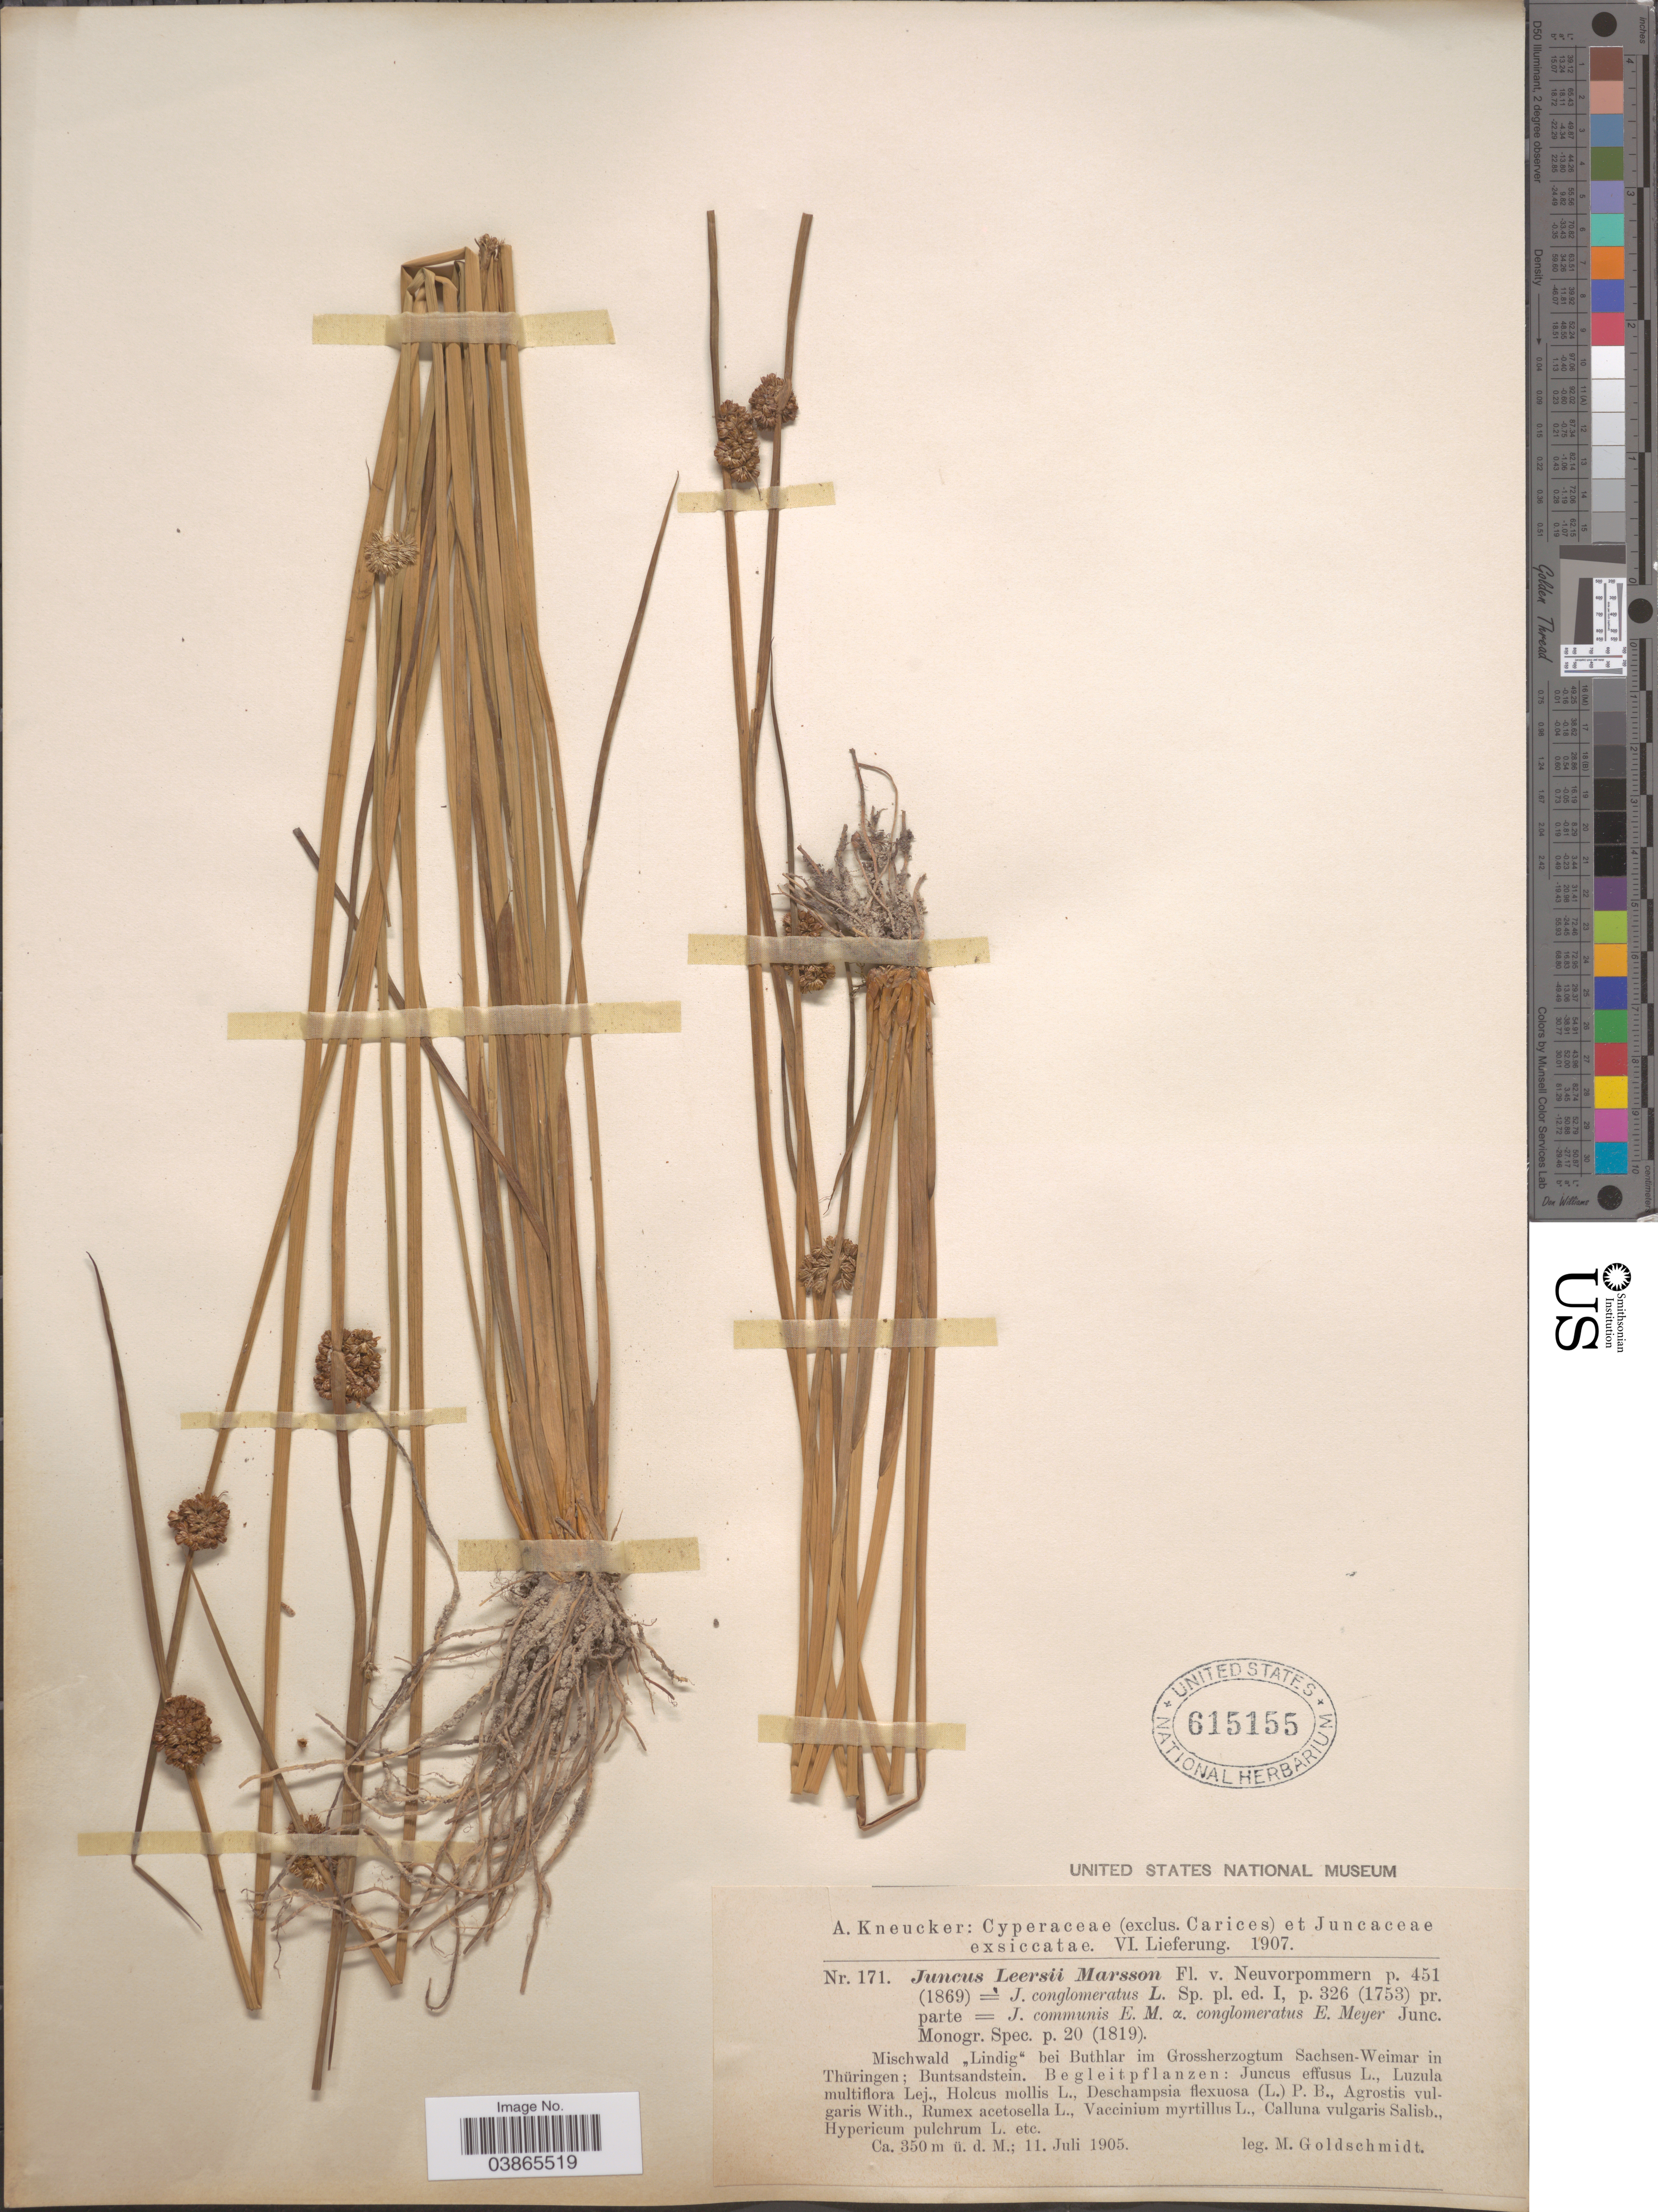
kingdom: Plantae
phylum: Tracheophyta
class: Liliopsida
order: Poales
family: Juncaceae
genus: Juncus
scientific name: Juncus leersii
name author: T. Marsson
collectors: M. Goldschmidt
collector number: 171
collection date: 1905-07-11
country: Germany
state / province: Thuringia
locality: Mischwald "Lindig" bei Buthlar im Grossherzogtum Sachsen-Weimar in Thüringen; Buntsandstein.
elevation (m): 350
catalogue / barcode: US 615155